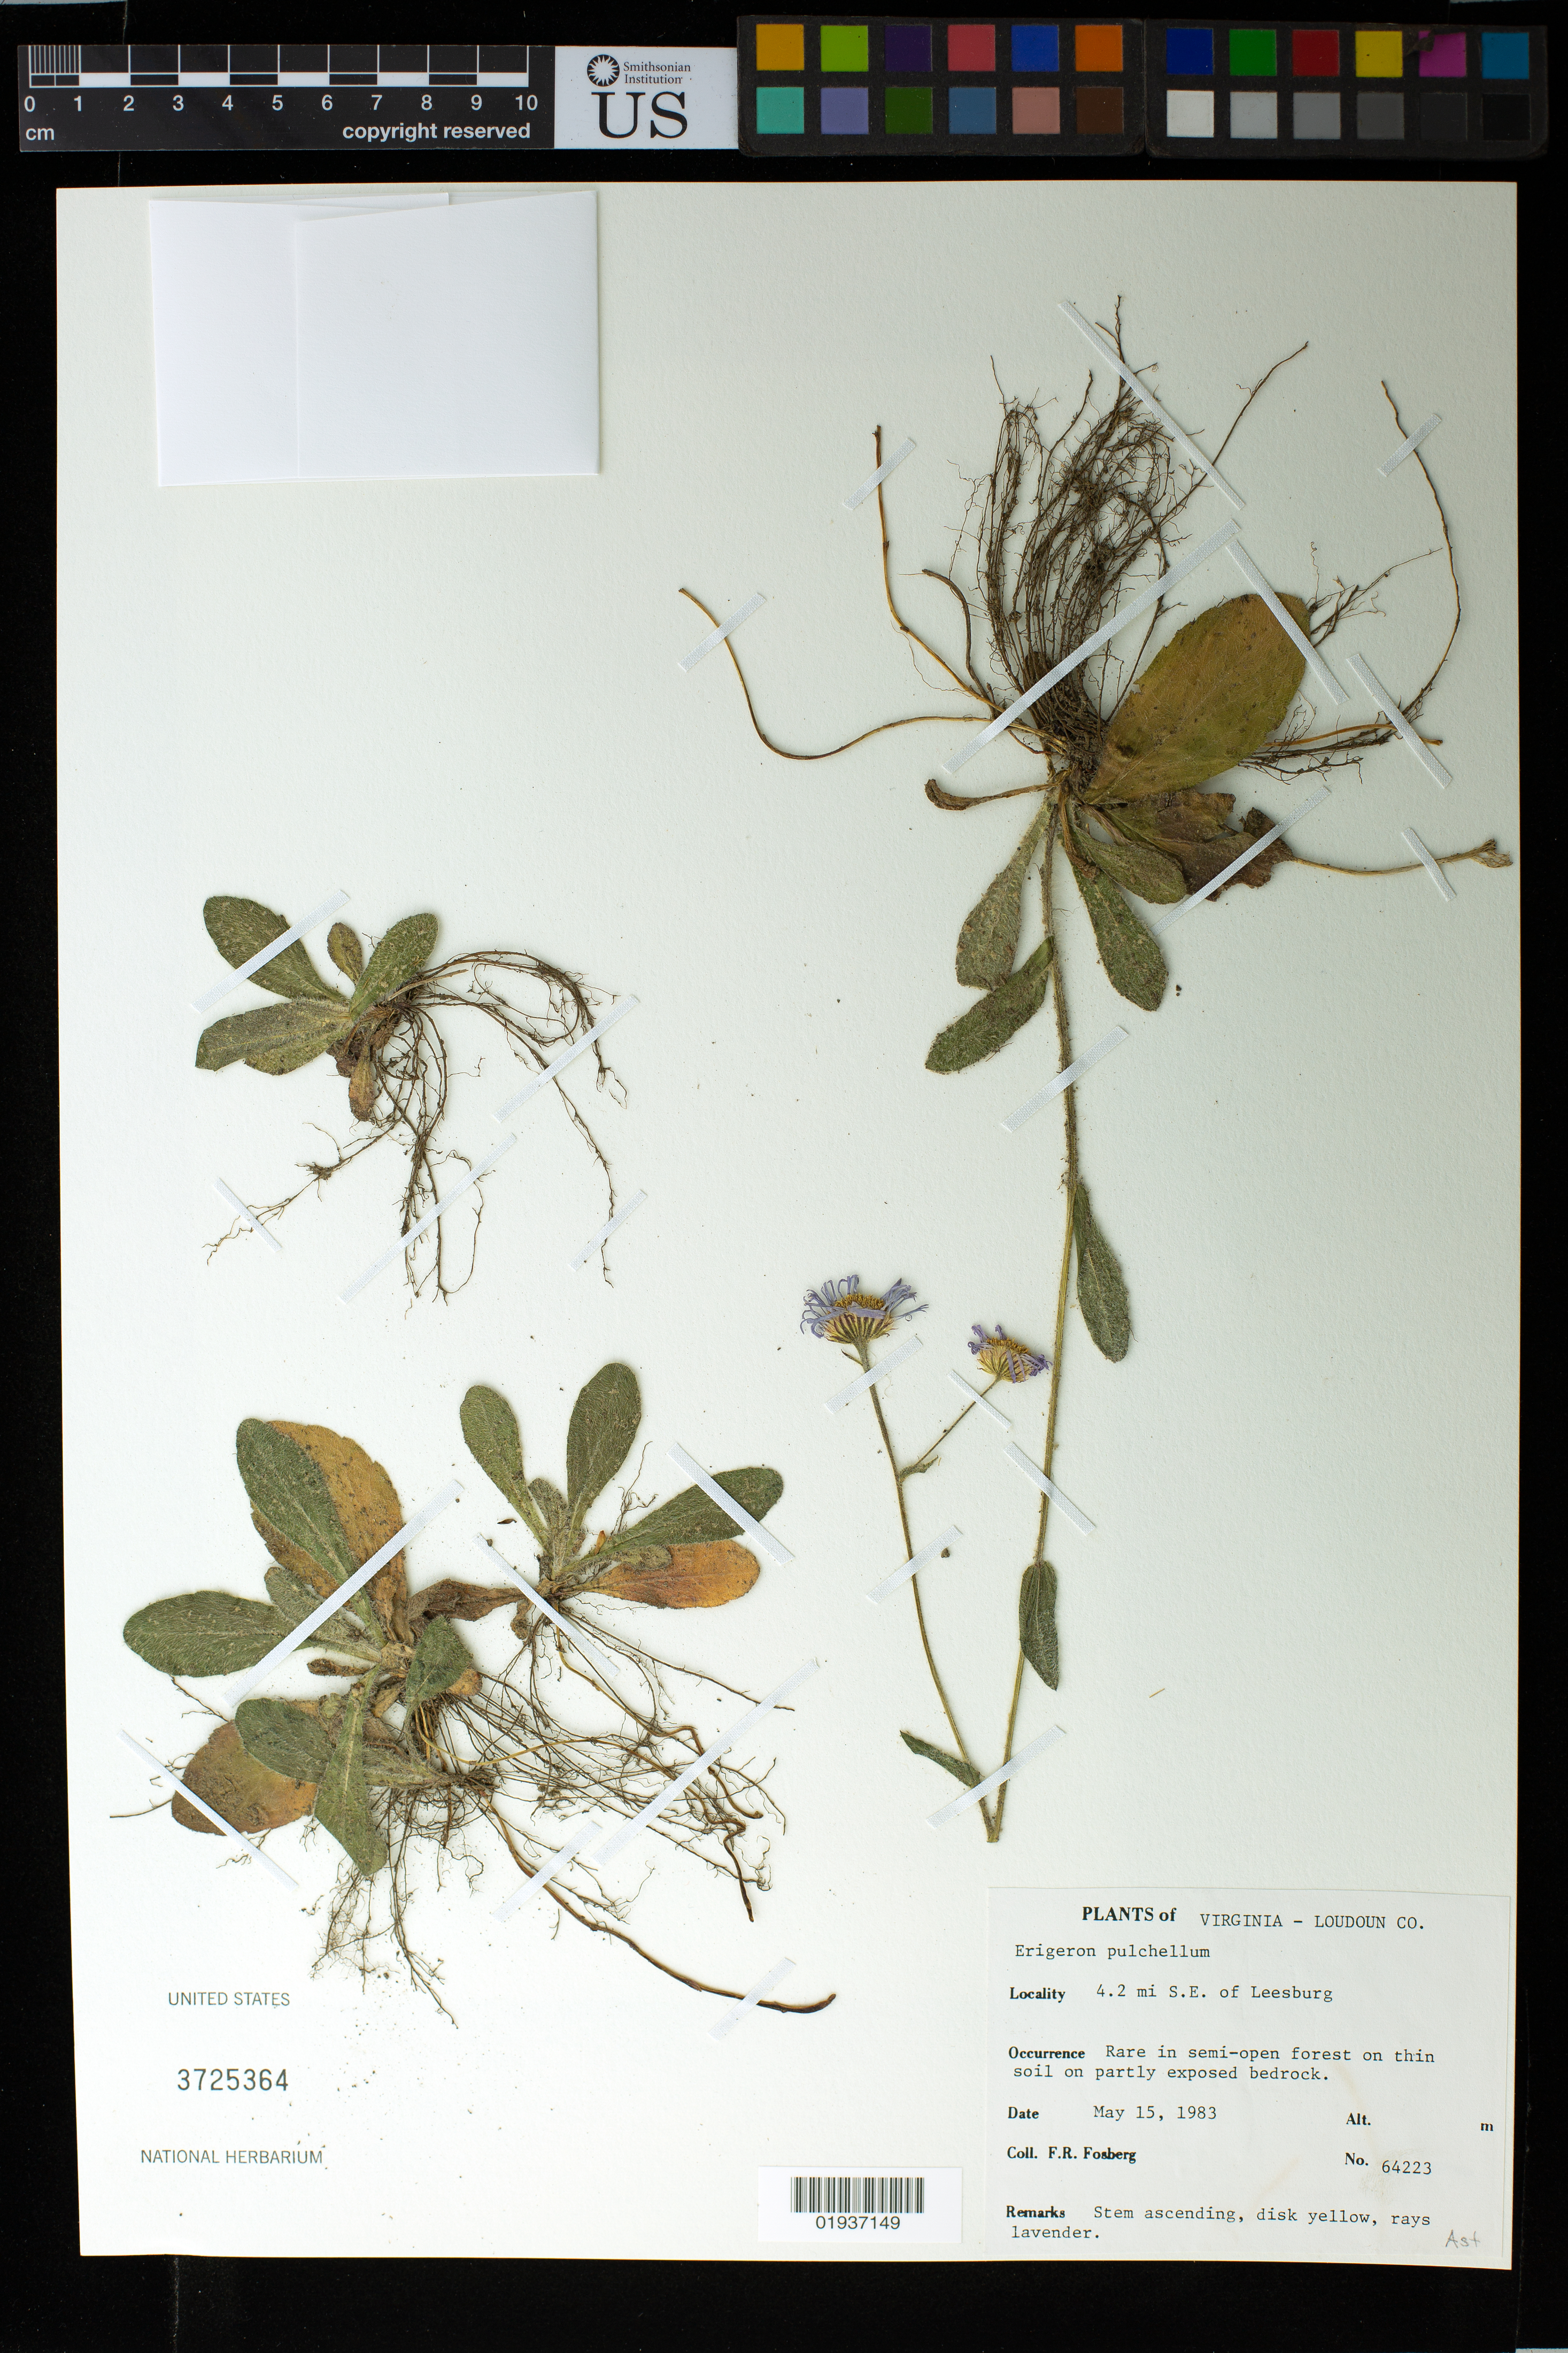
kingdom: Plantae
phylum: Tracheophyta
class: Magnoliopsida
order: Asterales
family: Asteraceae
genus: Erigeron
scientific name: Erigeron pulchellus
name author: Michx.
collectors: F. R. Fosberg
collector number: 64223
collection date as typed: May 15, 1983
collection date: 1983-05-15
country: United States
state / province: Virginia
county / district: Loudoun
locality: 4.2 mi SE of Leesburg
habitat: Semi-open forest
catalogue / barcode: US 3725364